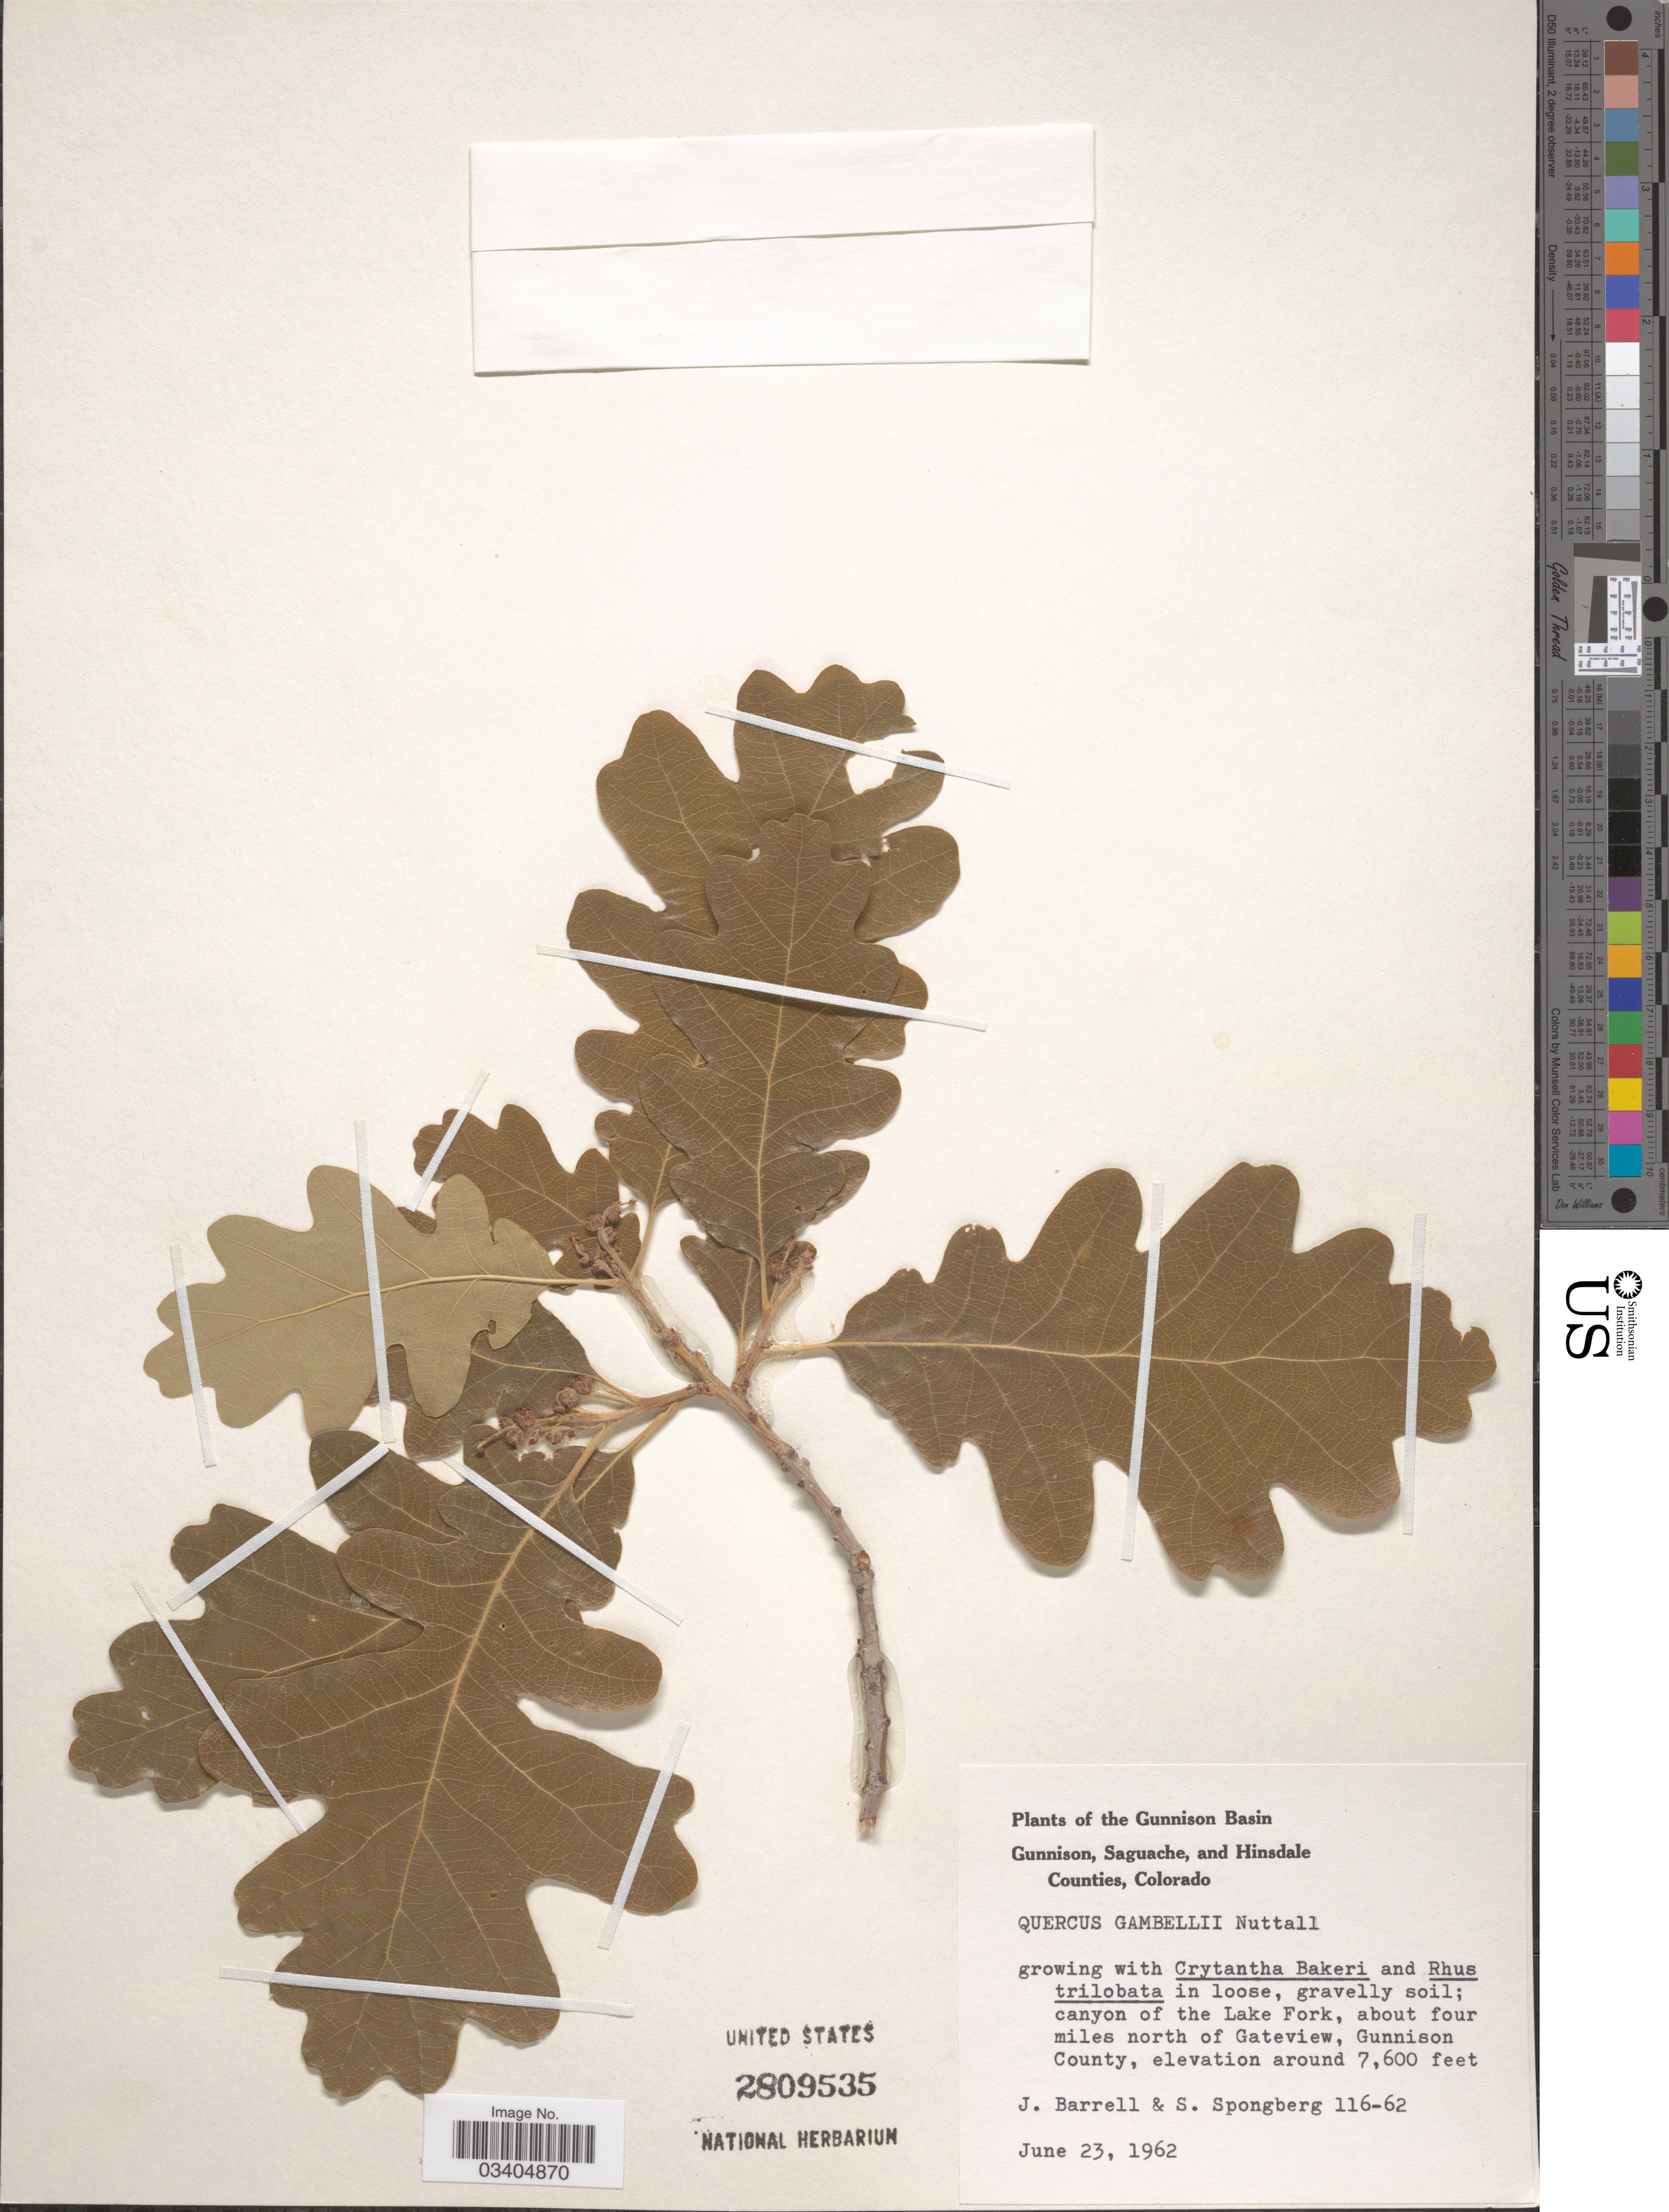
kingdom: Plantae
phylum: Tracheophyta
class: Magnoliopsida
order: Fagales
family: Fagaceae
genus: Quercus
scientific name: Quercus gambelii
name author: Nutt.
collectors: J. Barrell & S. A.Spongberg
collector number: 116-62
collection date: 1962-06-23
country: United States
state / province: Colorado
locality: The Gunnison Basin. Canyon of the Lake Fork, about four miles north of Gateview, Gunnison County.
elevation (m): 2316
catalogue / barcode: US 2809535